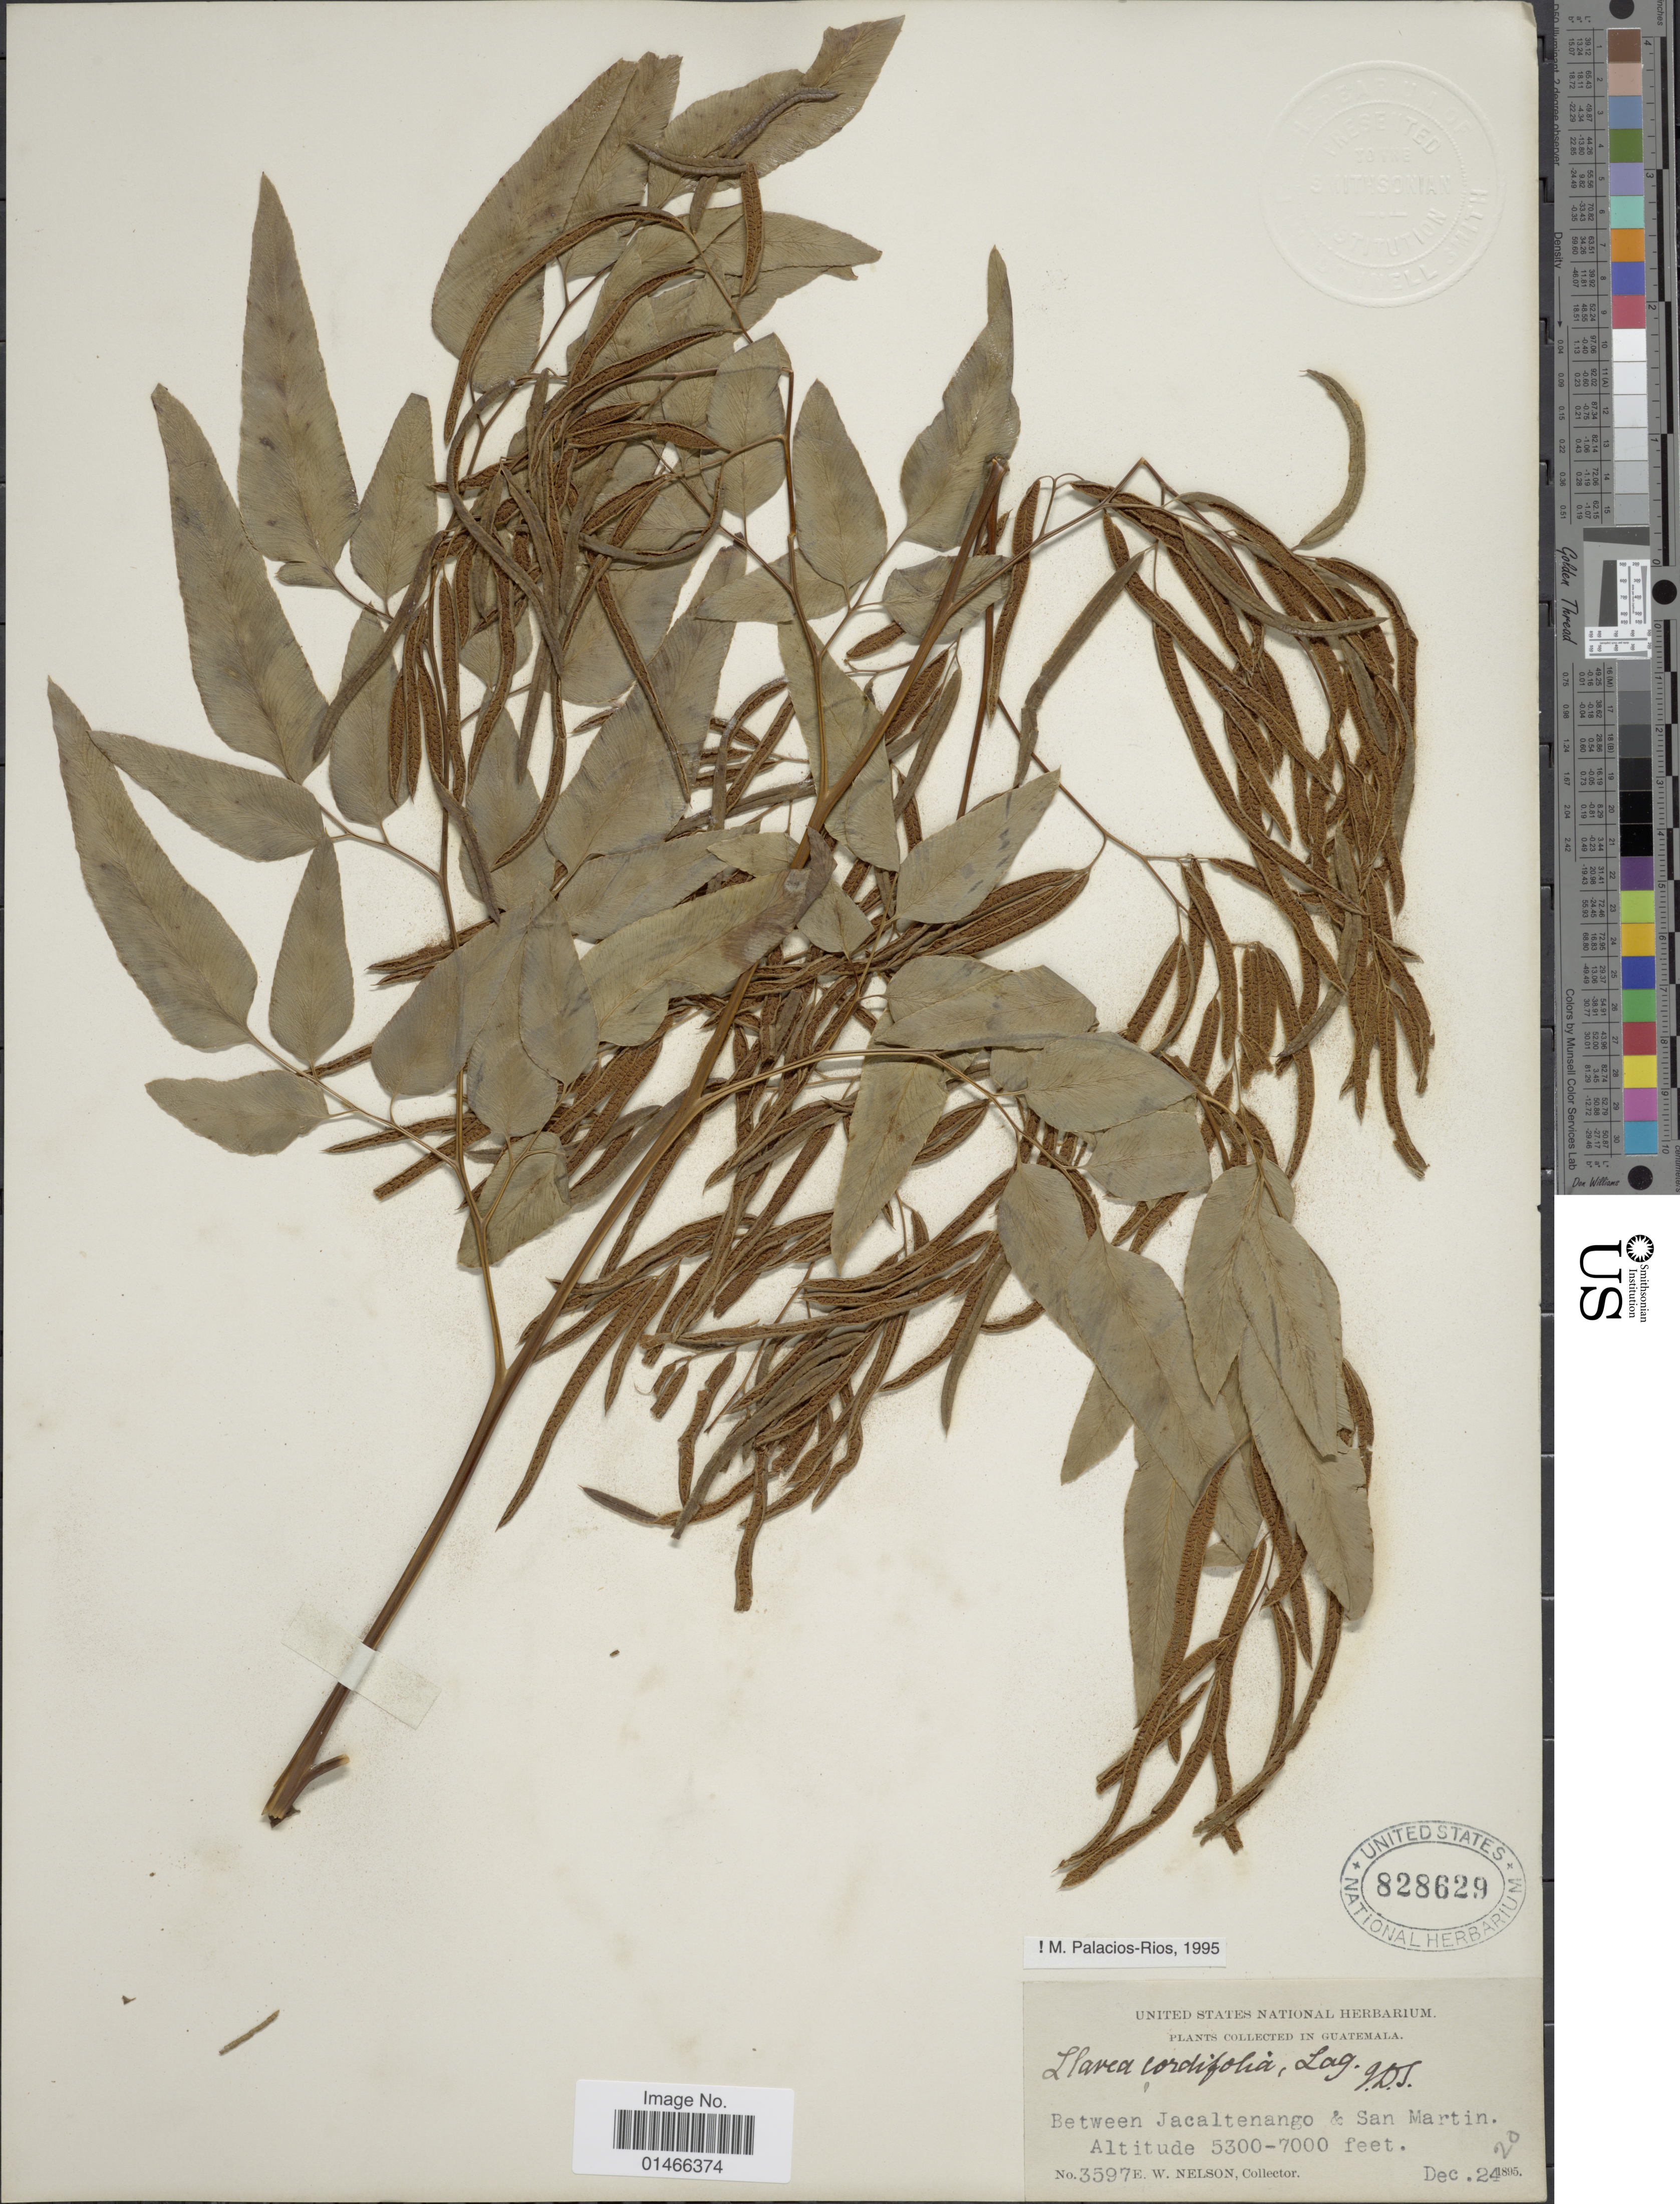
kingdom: Plantae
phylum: Tracheophyta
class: Polypodiopsida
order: Polypodiales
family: Pteridaceae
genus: Llavea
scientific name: Llavea cordifolia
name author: Lag.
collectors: E. W. Nelson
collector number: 3597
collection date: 1895-12-24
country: Peru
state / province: San Martín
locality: Between Jacaltenango & San Martin.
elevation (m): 1615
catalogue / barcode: US 828629